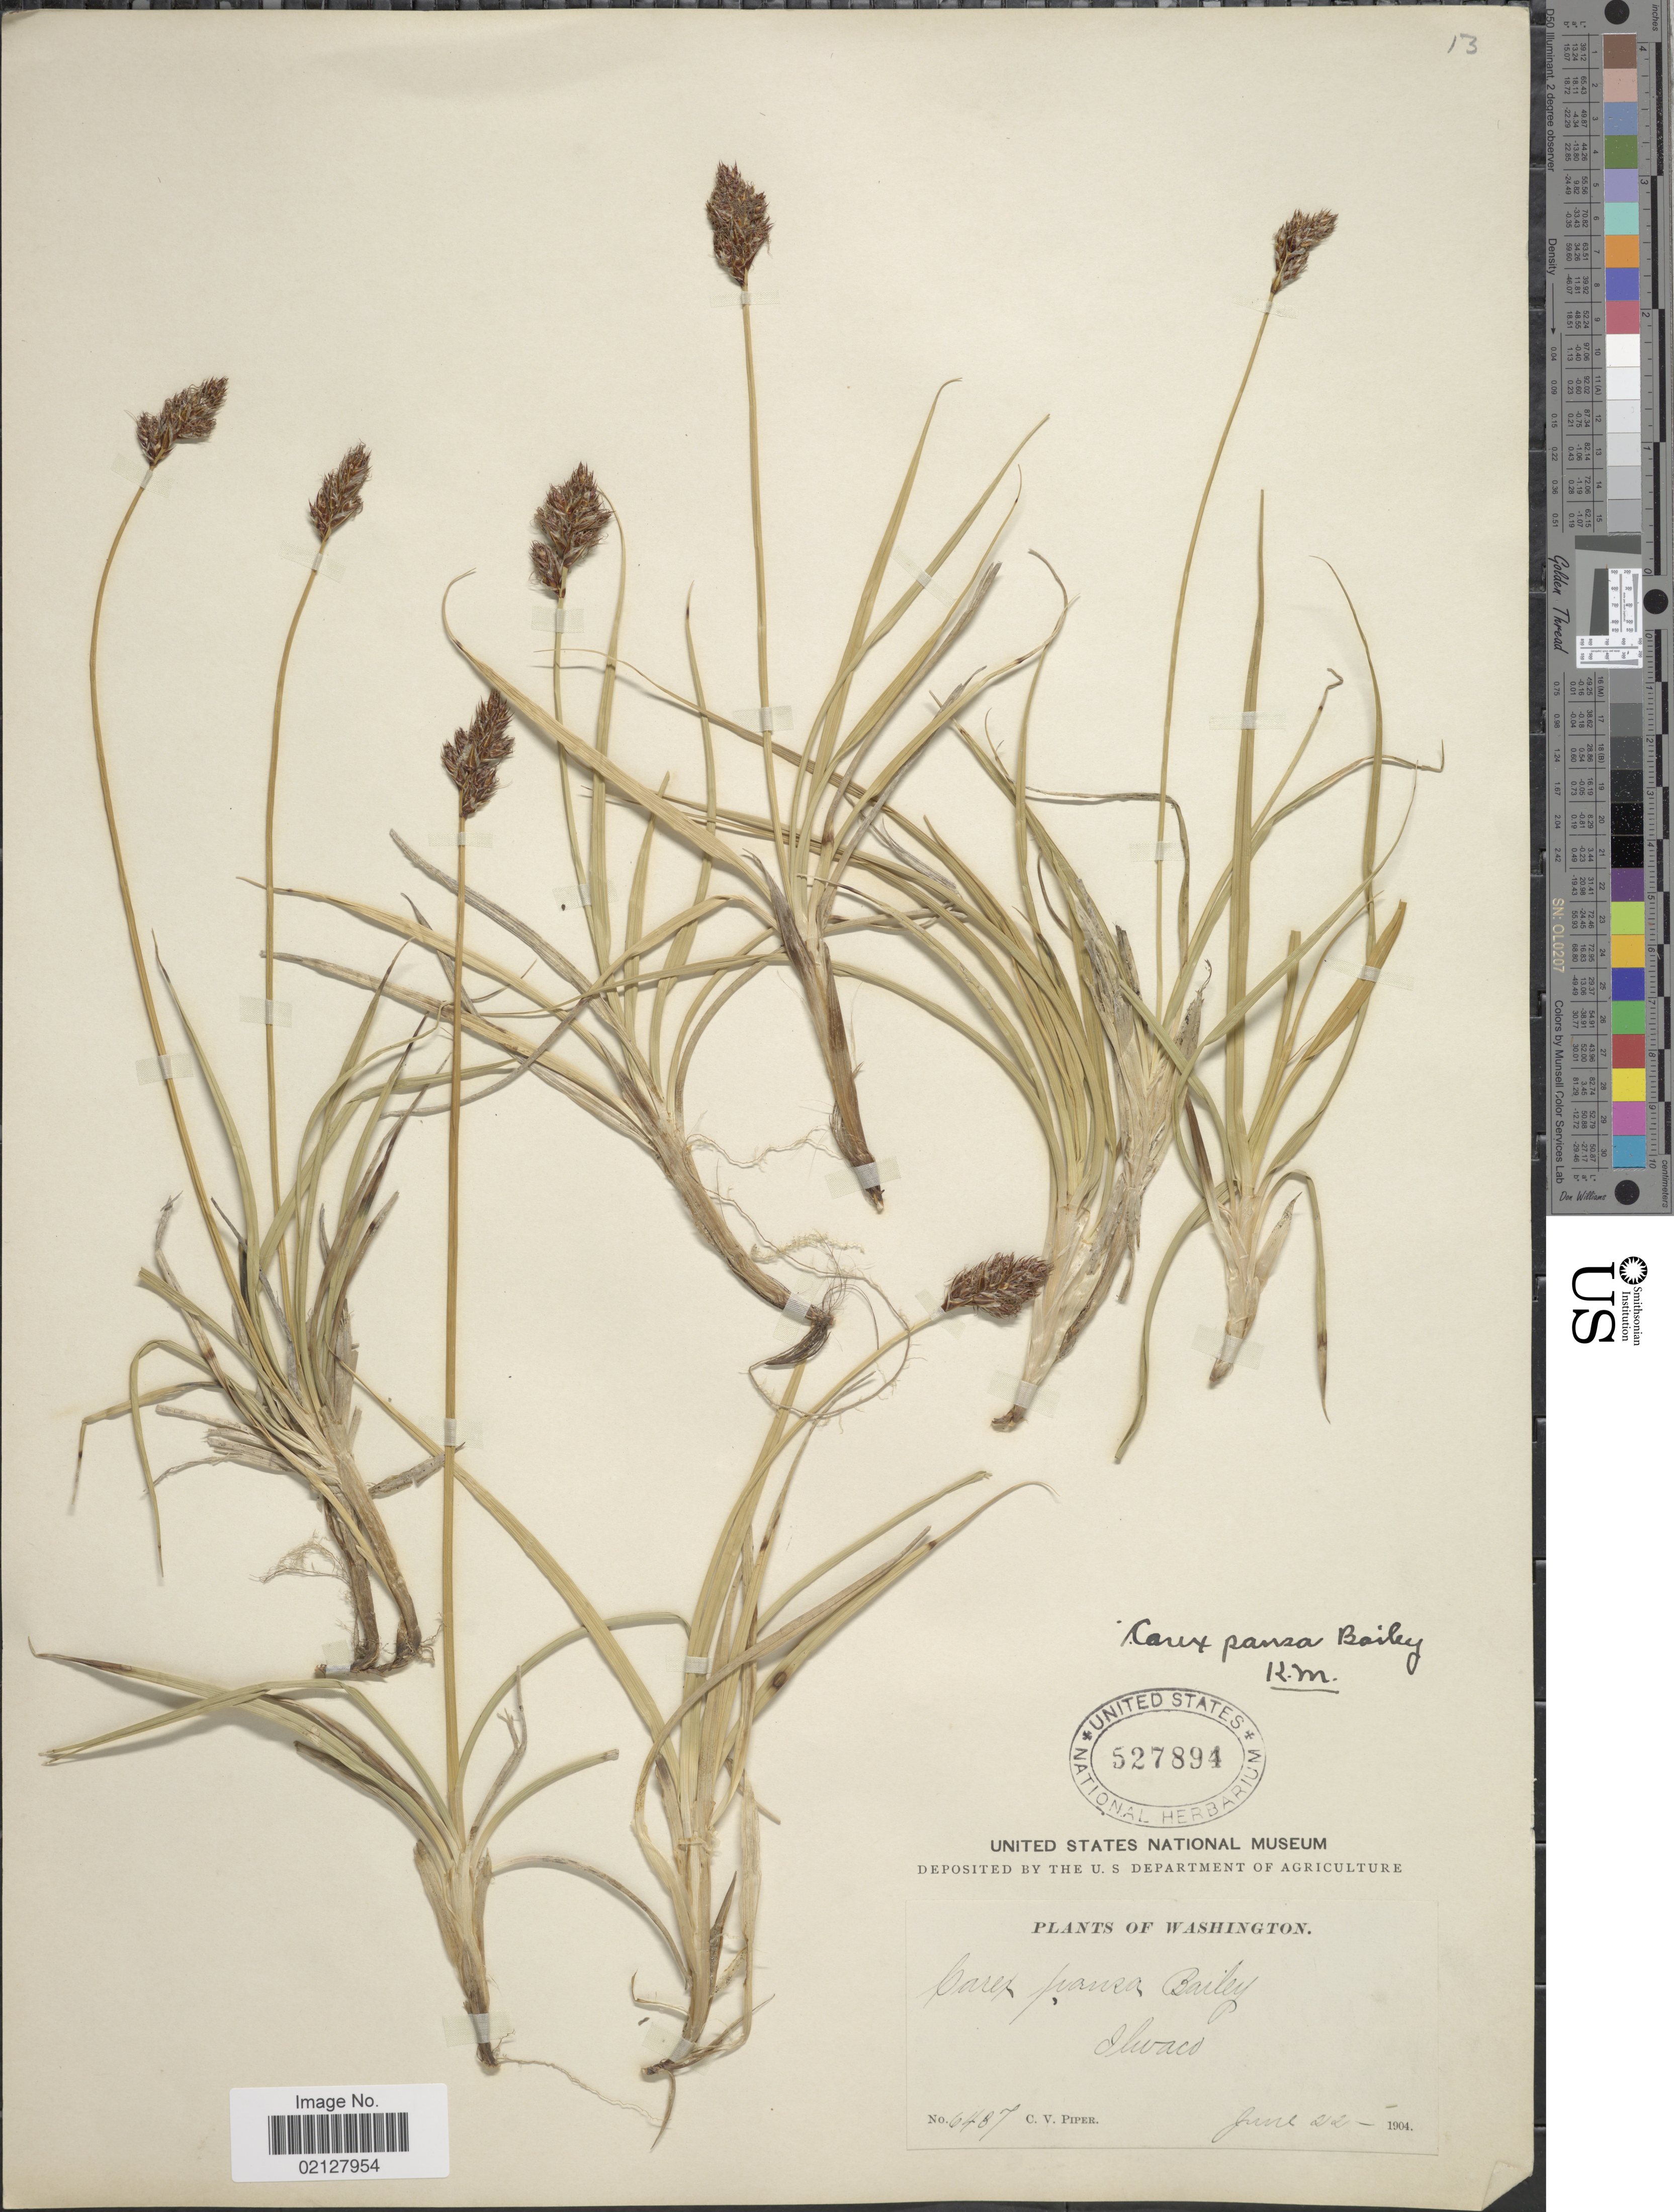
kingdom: Plantae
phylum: Tracheophyta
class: Liliopsida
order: Poales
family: Cyperaceae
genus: Carex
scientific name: Carex pansa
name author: L.H. Bailey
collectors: C. V. Piper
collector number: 6487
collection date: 1904-06-22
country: United States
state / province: Washington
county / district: Pacific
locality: Ilwaco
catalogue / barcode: US 527894